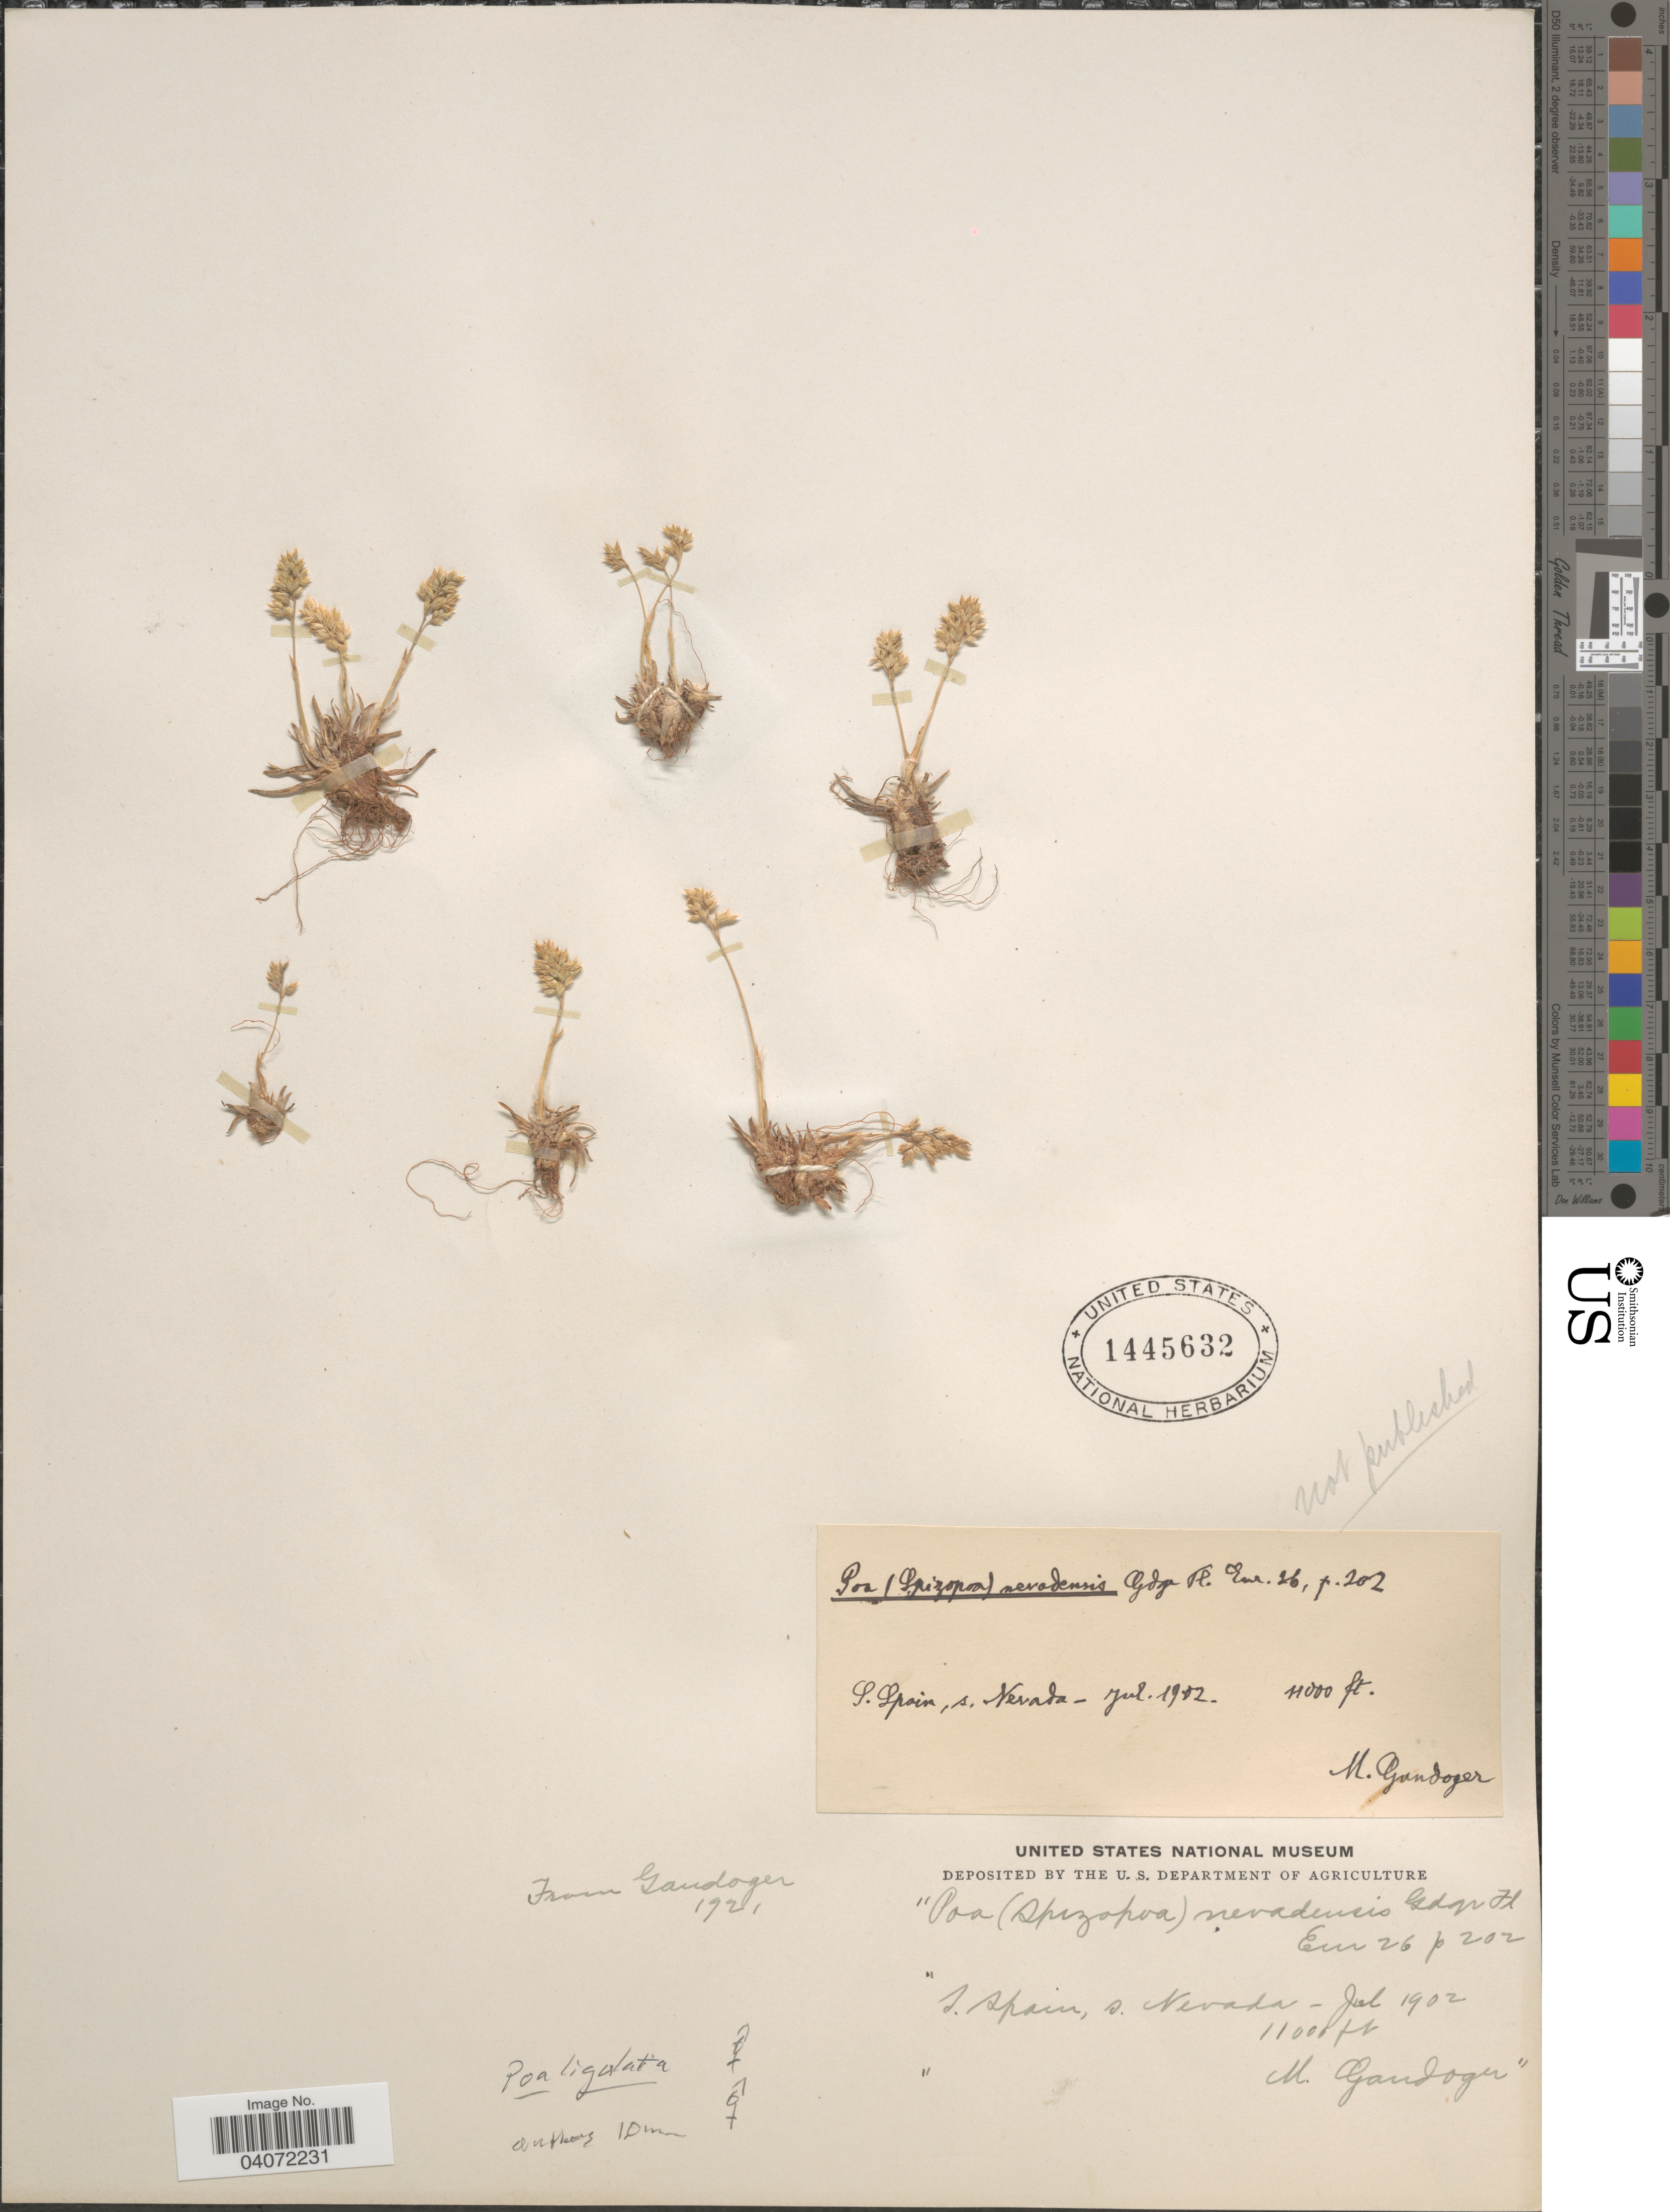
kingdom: Plantae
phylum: Tracheophyta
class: Liliopsida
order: Poales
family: Poaceae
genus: Poa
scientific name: Poa ligulata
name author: Boiss.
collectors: M. Gandoger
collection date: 1902-07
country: Spain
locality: S. Spain, s. Nevada.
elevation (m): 3353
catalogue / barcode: US 1445632